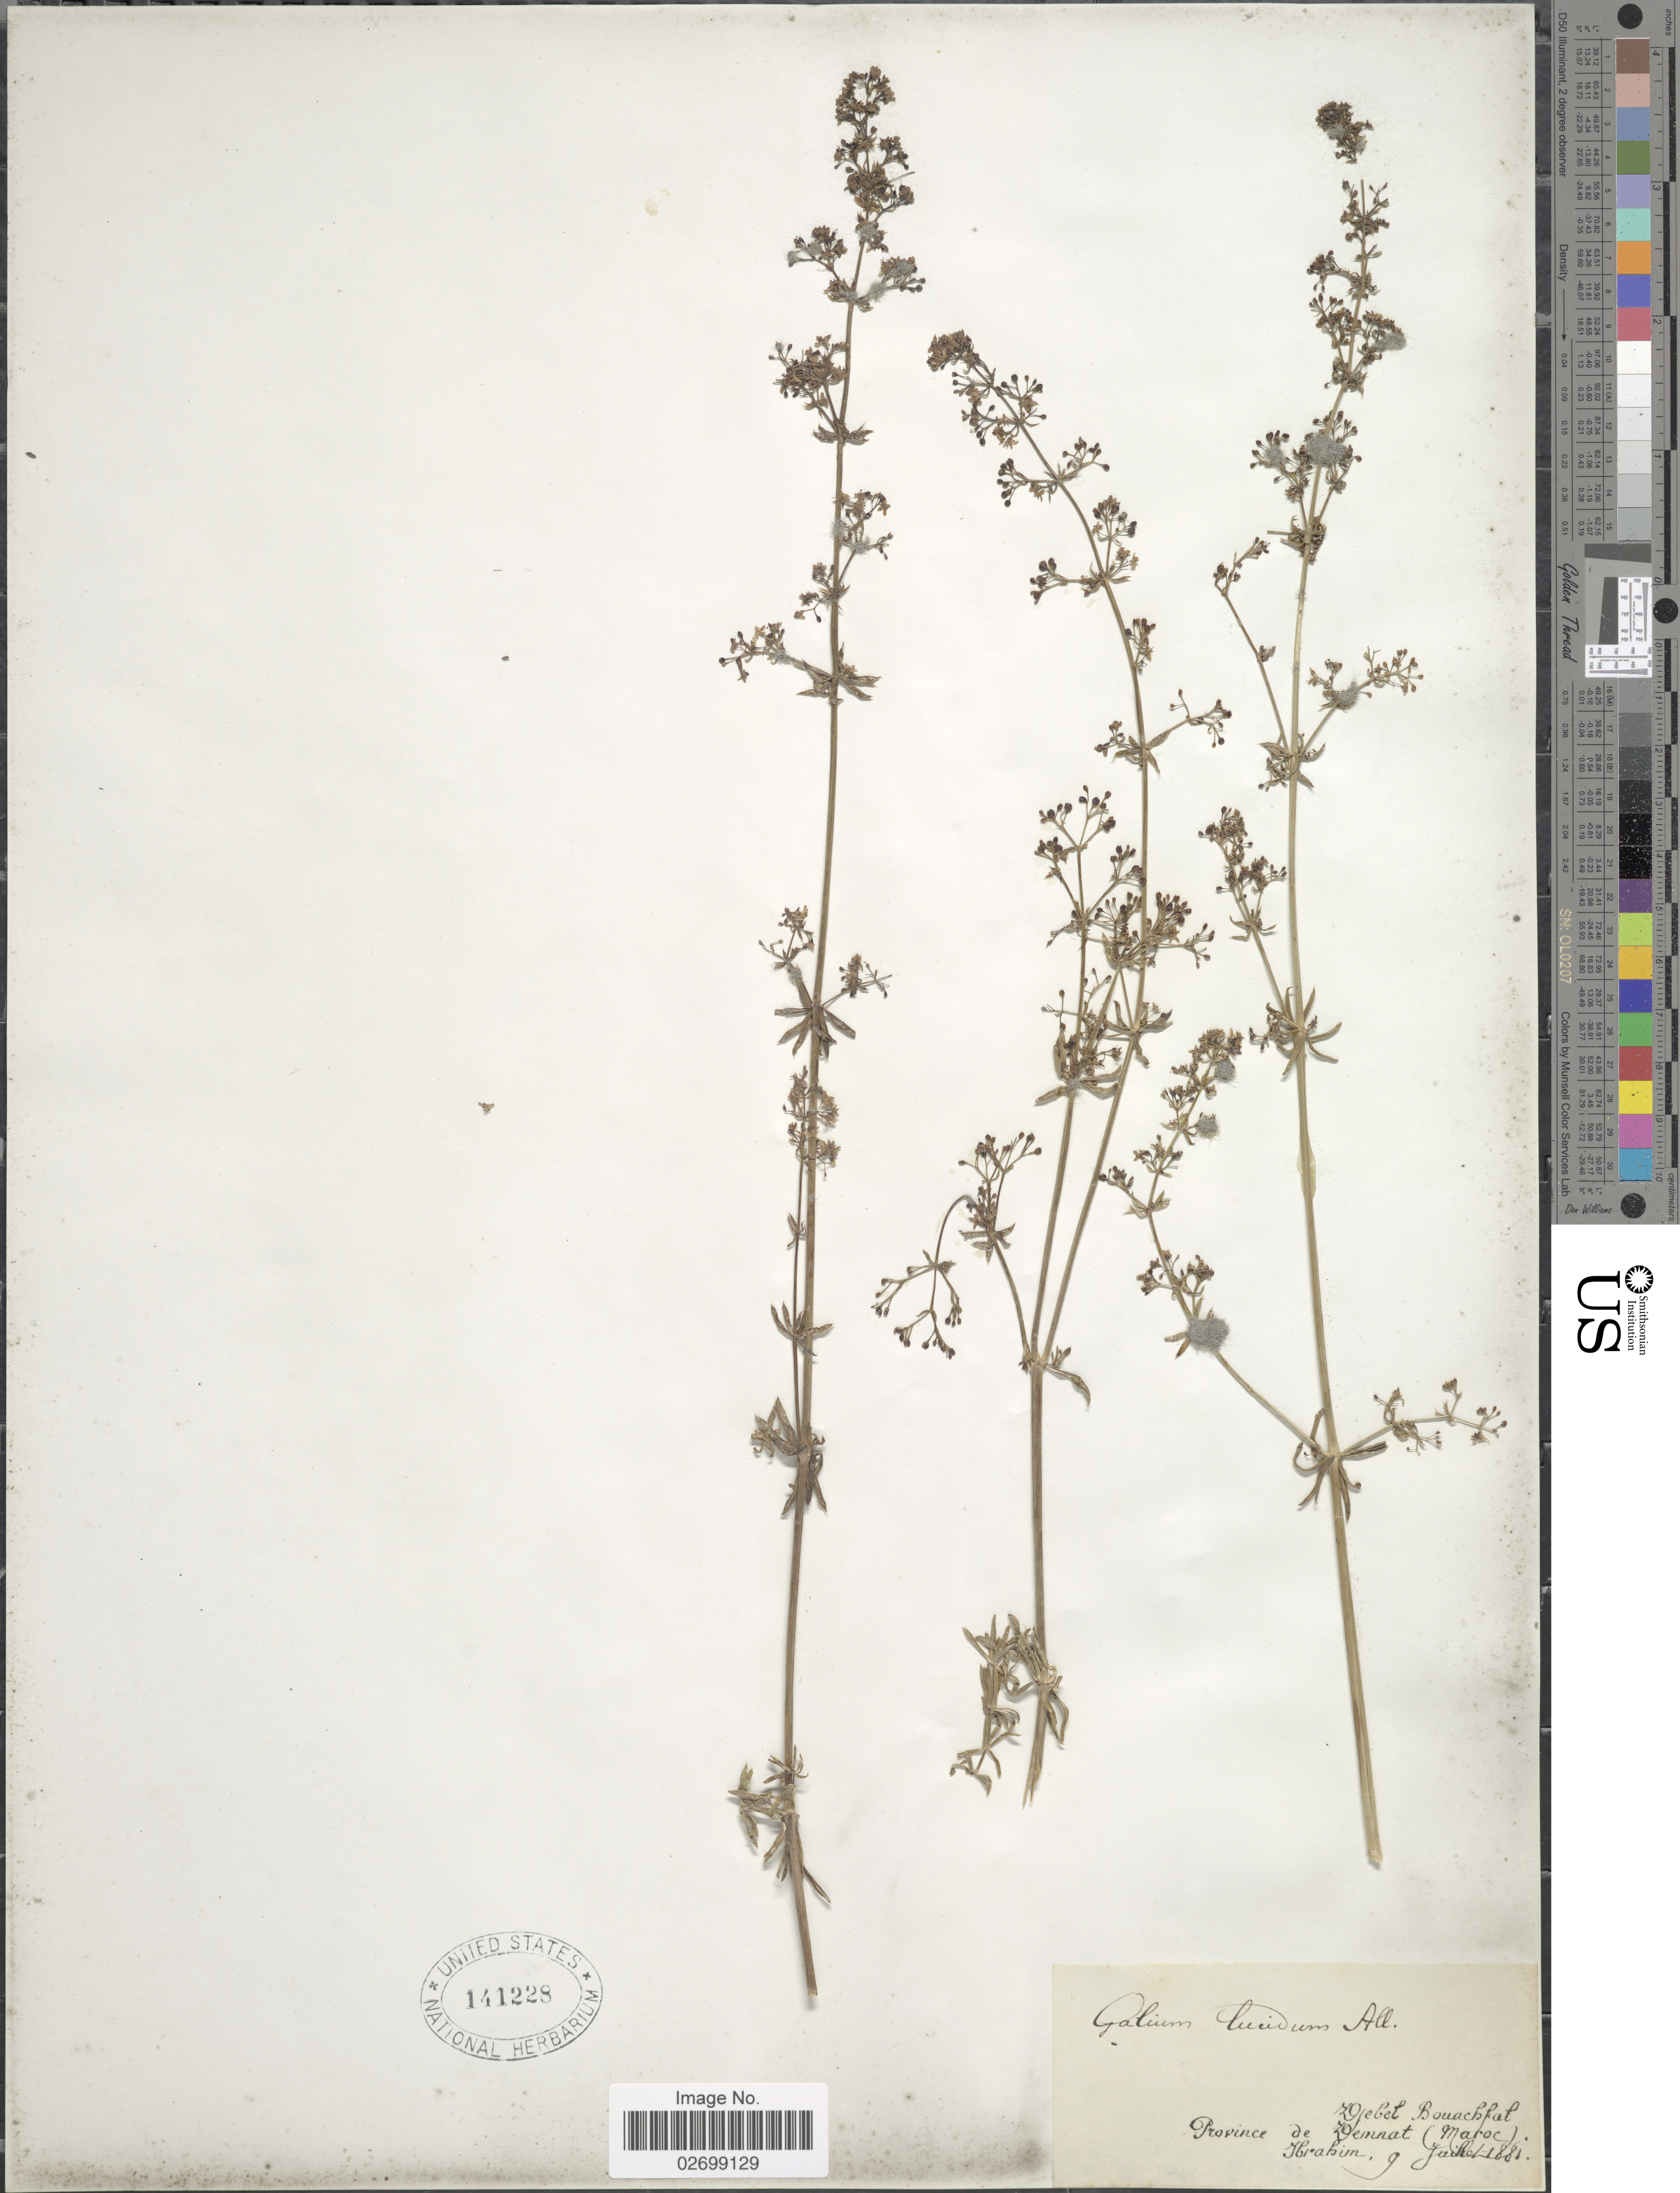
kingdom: Plantae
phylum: Tracheophyta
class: Magnoliopsida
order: Gentianales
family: Rubiaceae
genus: Galium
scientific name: Galium lucidum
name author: All.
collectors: -. Ibrahim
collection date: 1881-07-09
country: Morocco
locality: Djebel Bouachfal, Province de Demnat (Maroc)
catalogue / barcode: US 141228